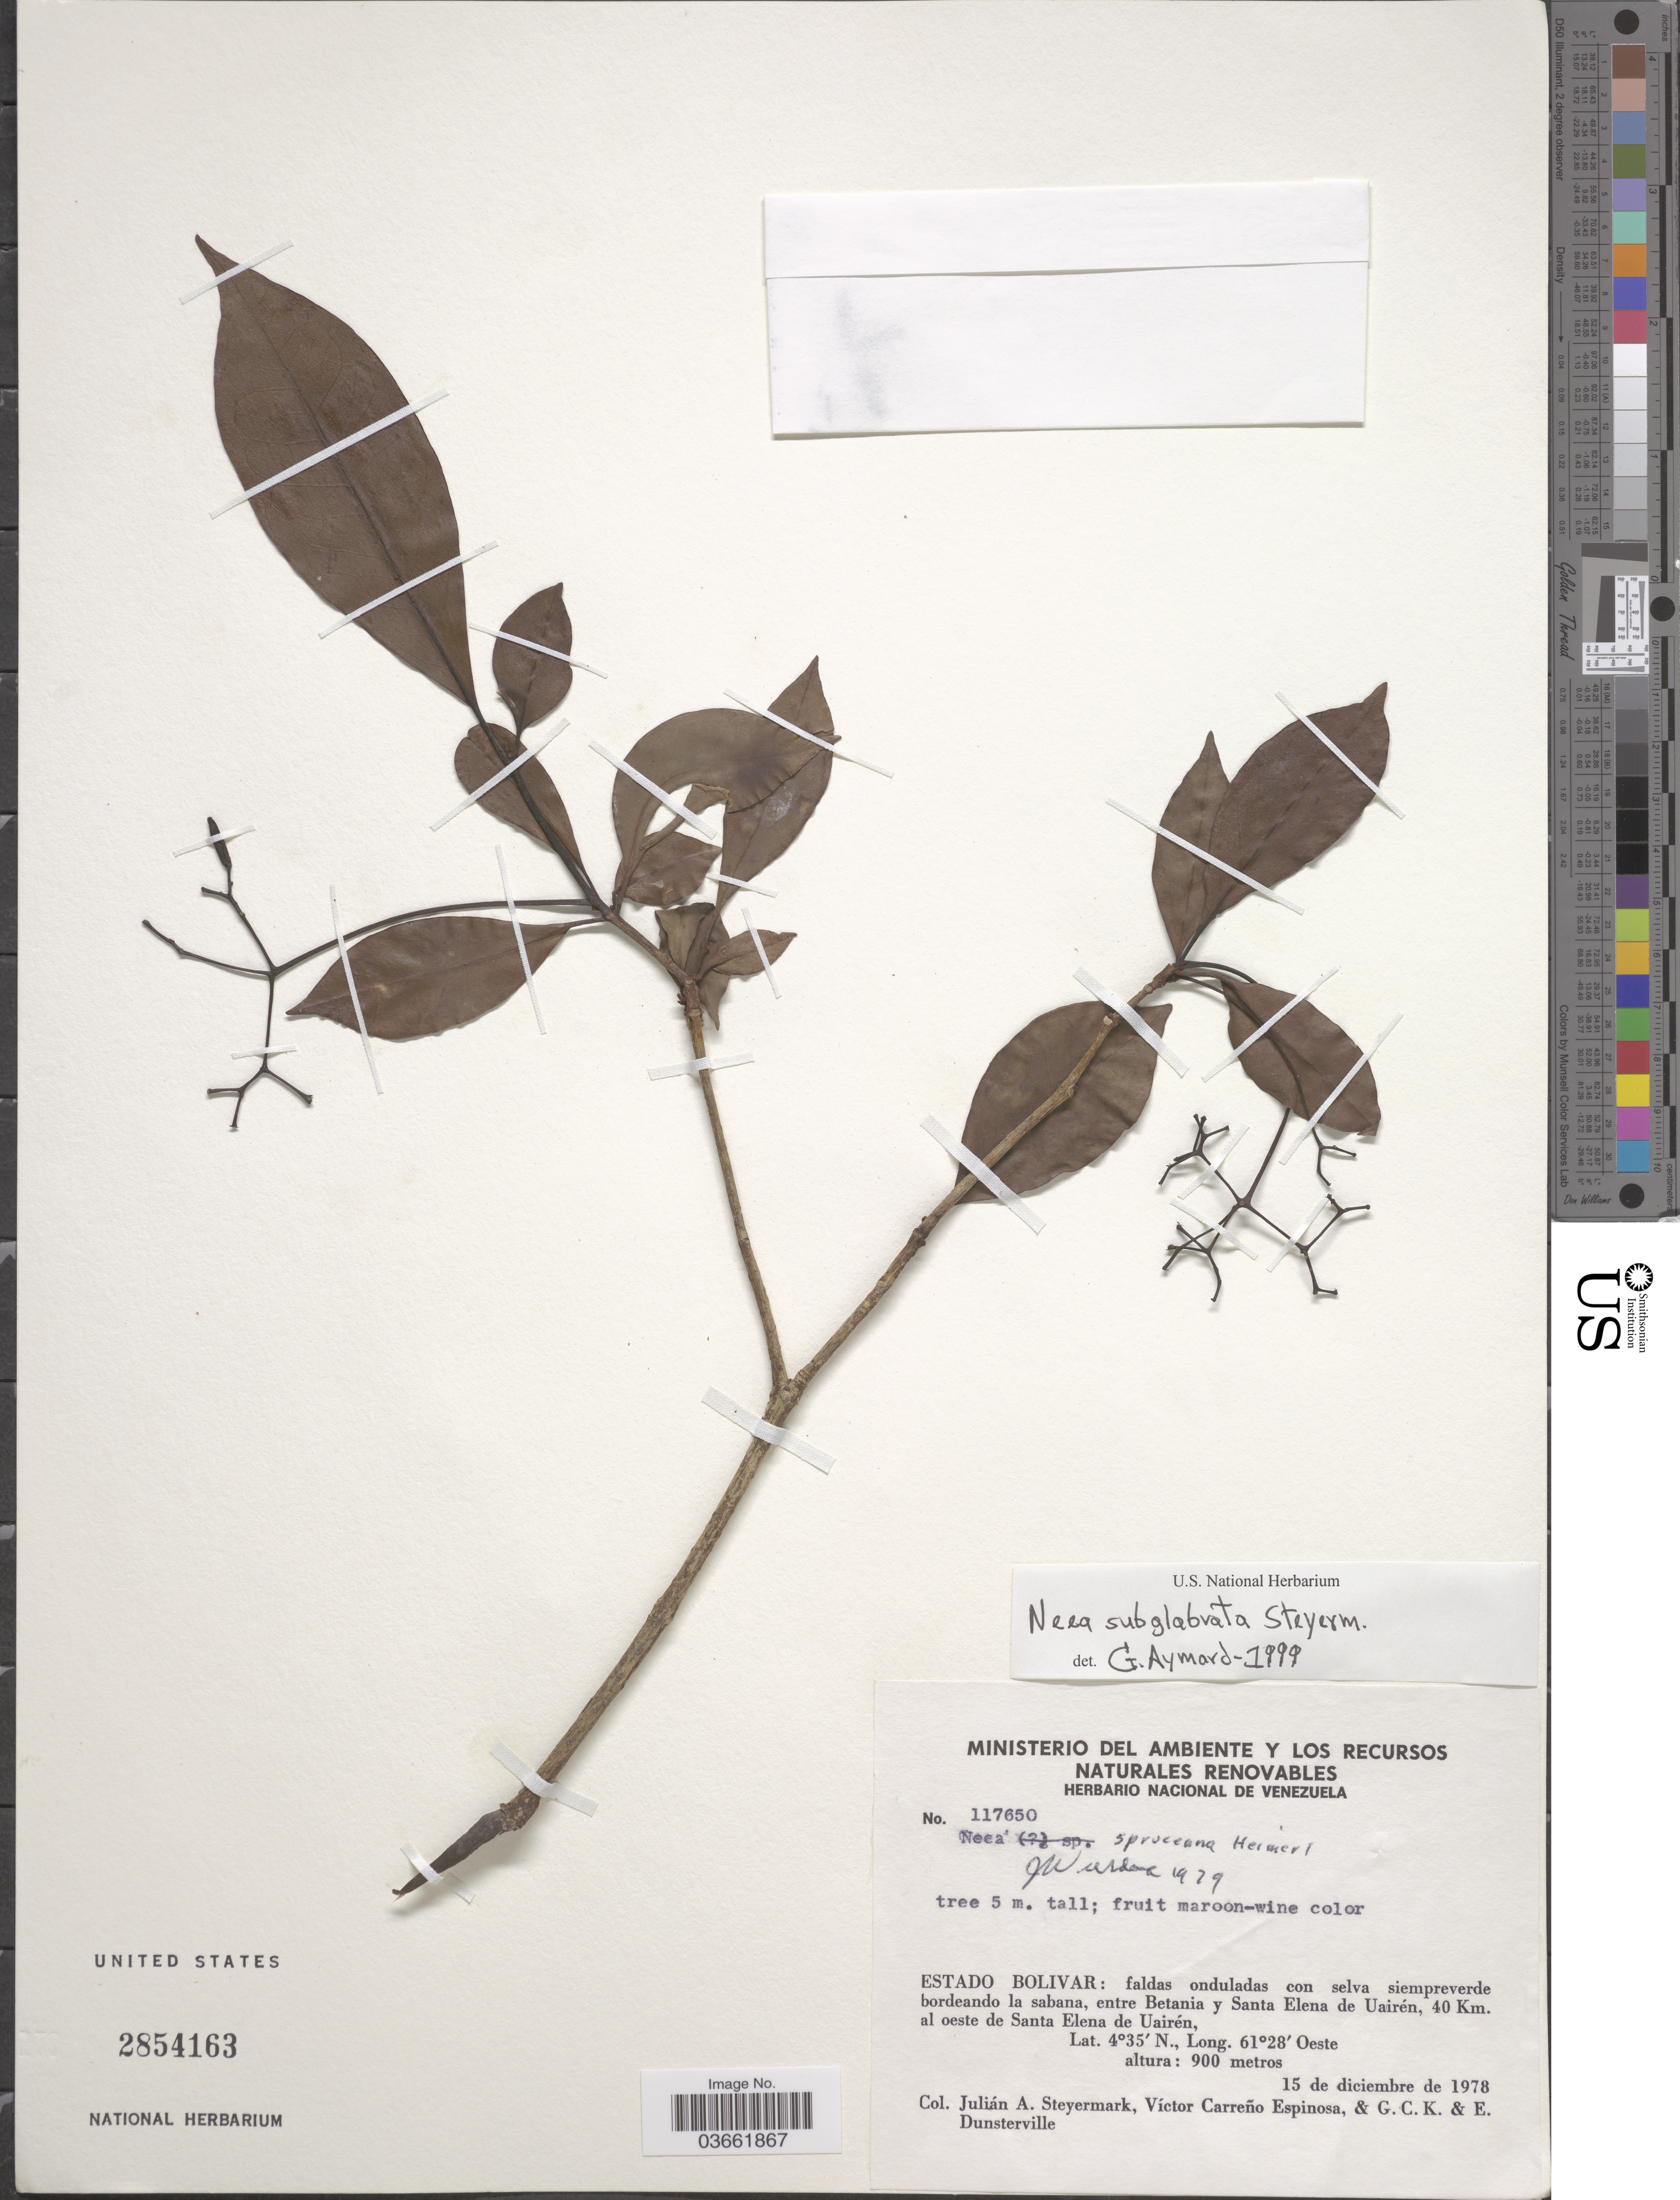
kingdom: Plantae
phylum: Tracheophyta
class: Magnoliopsida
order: Caryophyllales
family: Nyctaginaceae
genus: Neea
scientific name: Neea subglabrata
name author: Steyerm.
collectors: J. Steyermark, V. Carreño E., G. C. K. Dunsterville & E. Dunsterville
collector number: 117650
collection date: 1978-12-15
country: Venezuela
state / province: Bolivar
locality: Faldas onduladas con selva siempreverde bordeando la sabana, entre Betania y Santa Elena de Uairén, 40 Km. al oest de Santa Elena de Uairén.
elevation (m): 900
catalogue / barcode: US 2854163